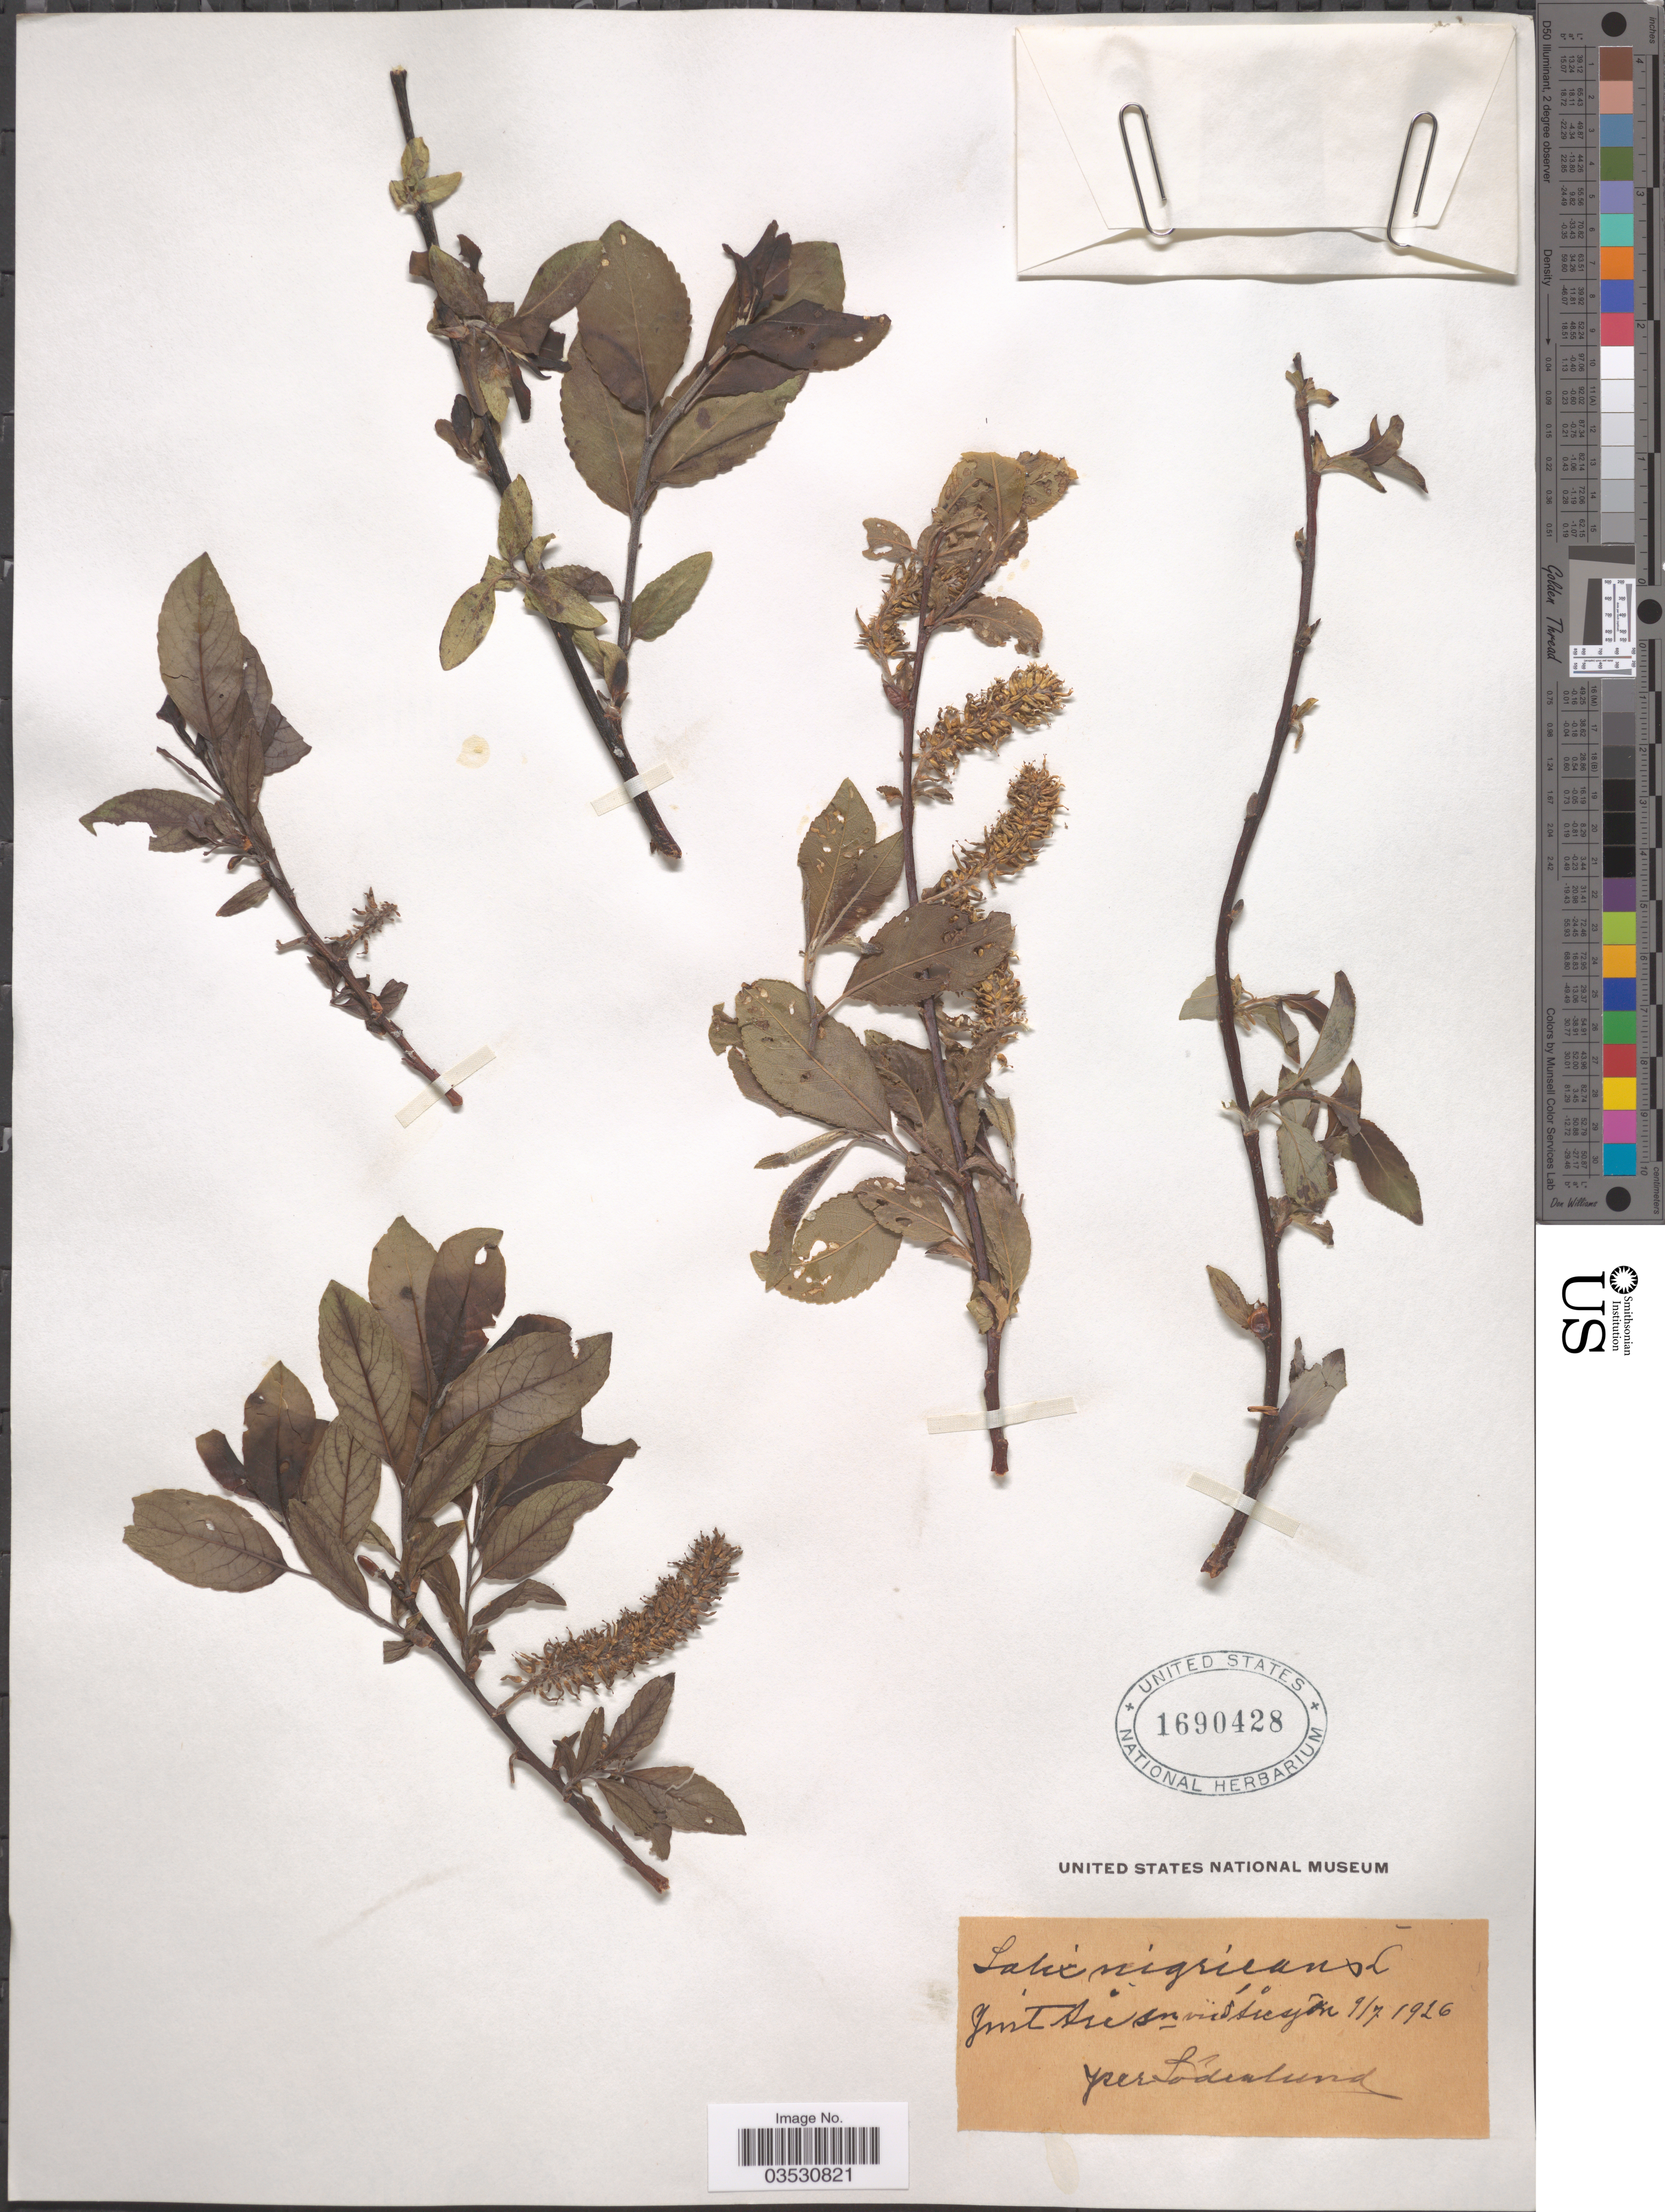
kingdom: Plantae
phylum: Tracheophyta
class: Magnoliopsida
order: Malpighiales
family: Salicaceae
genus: Salix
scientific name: Salix nigricans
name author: Sm.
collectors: Soderlund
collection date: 1926-07-09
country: Sweden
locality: Jmt Are sn vid Aresjon.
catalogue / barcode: US 1690428